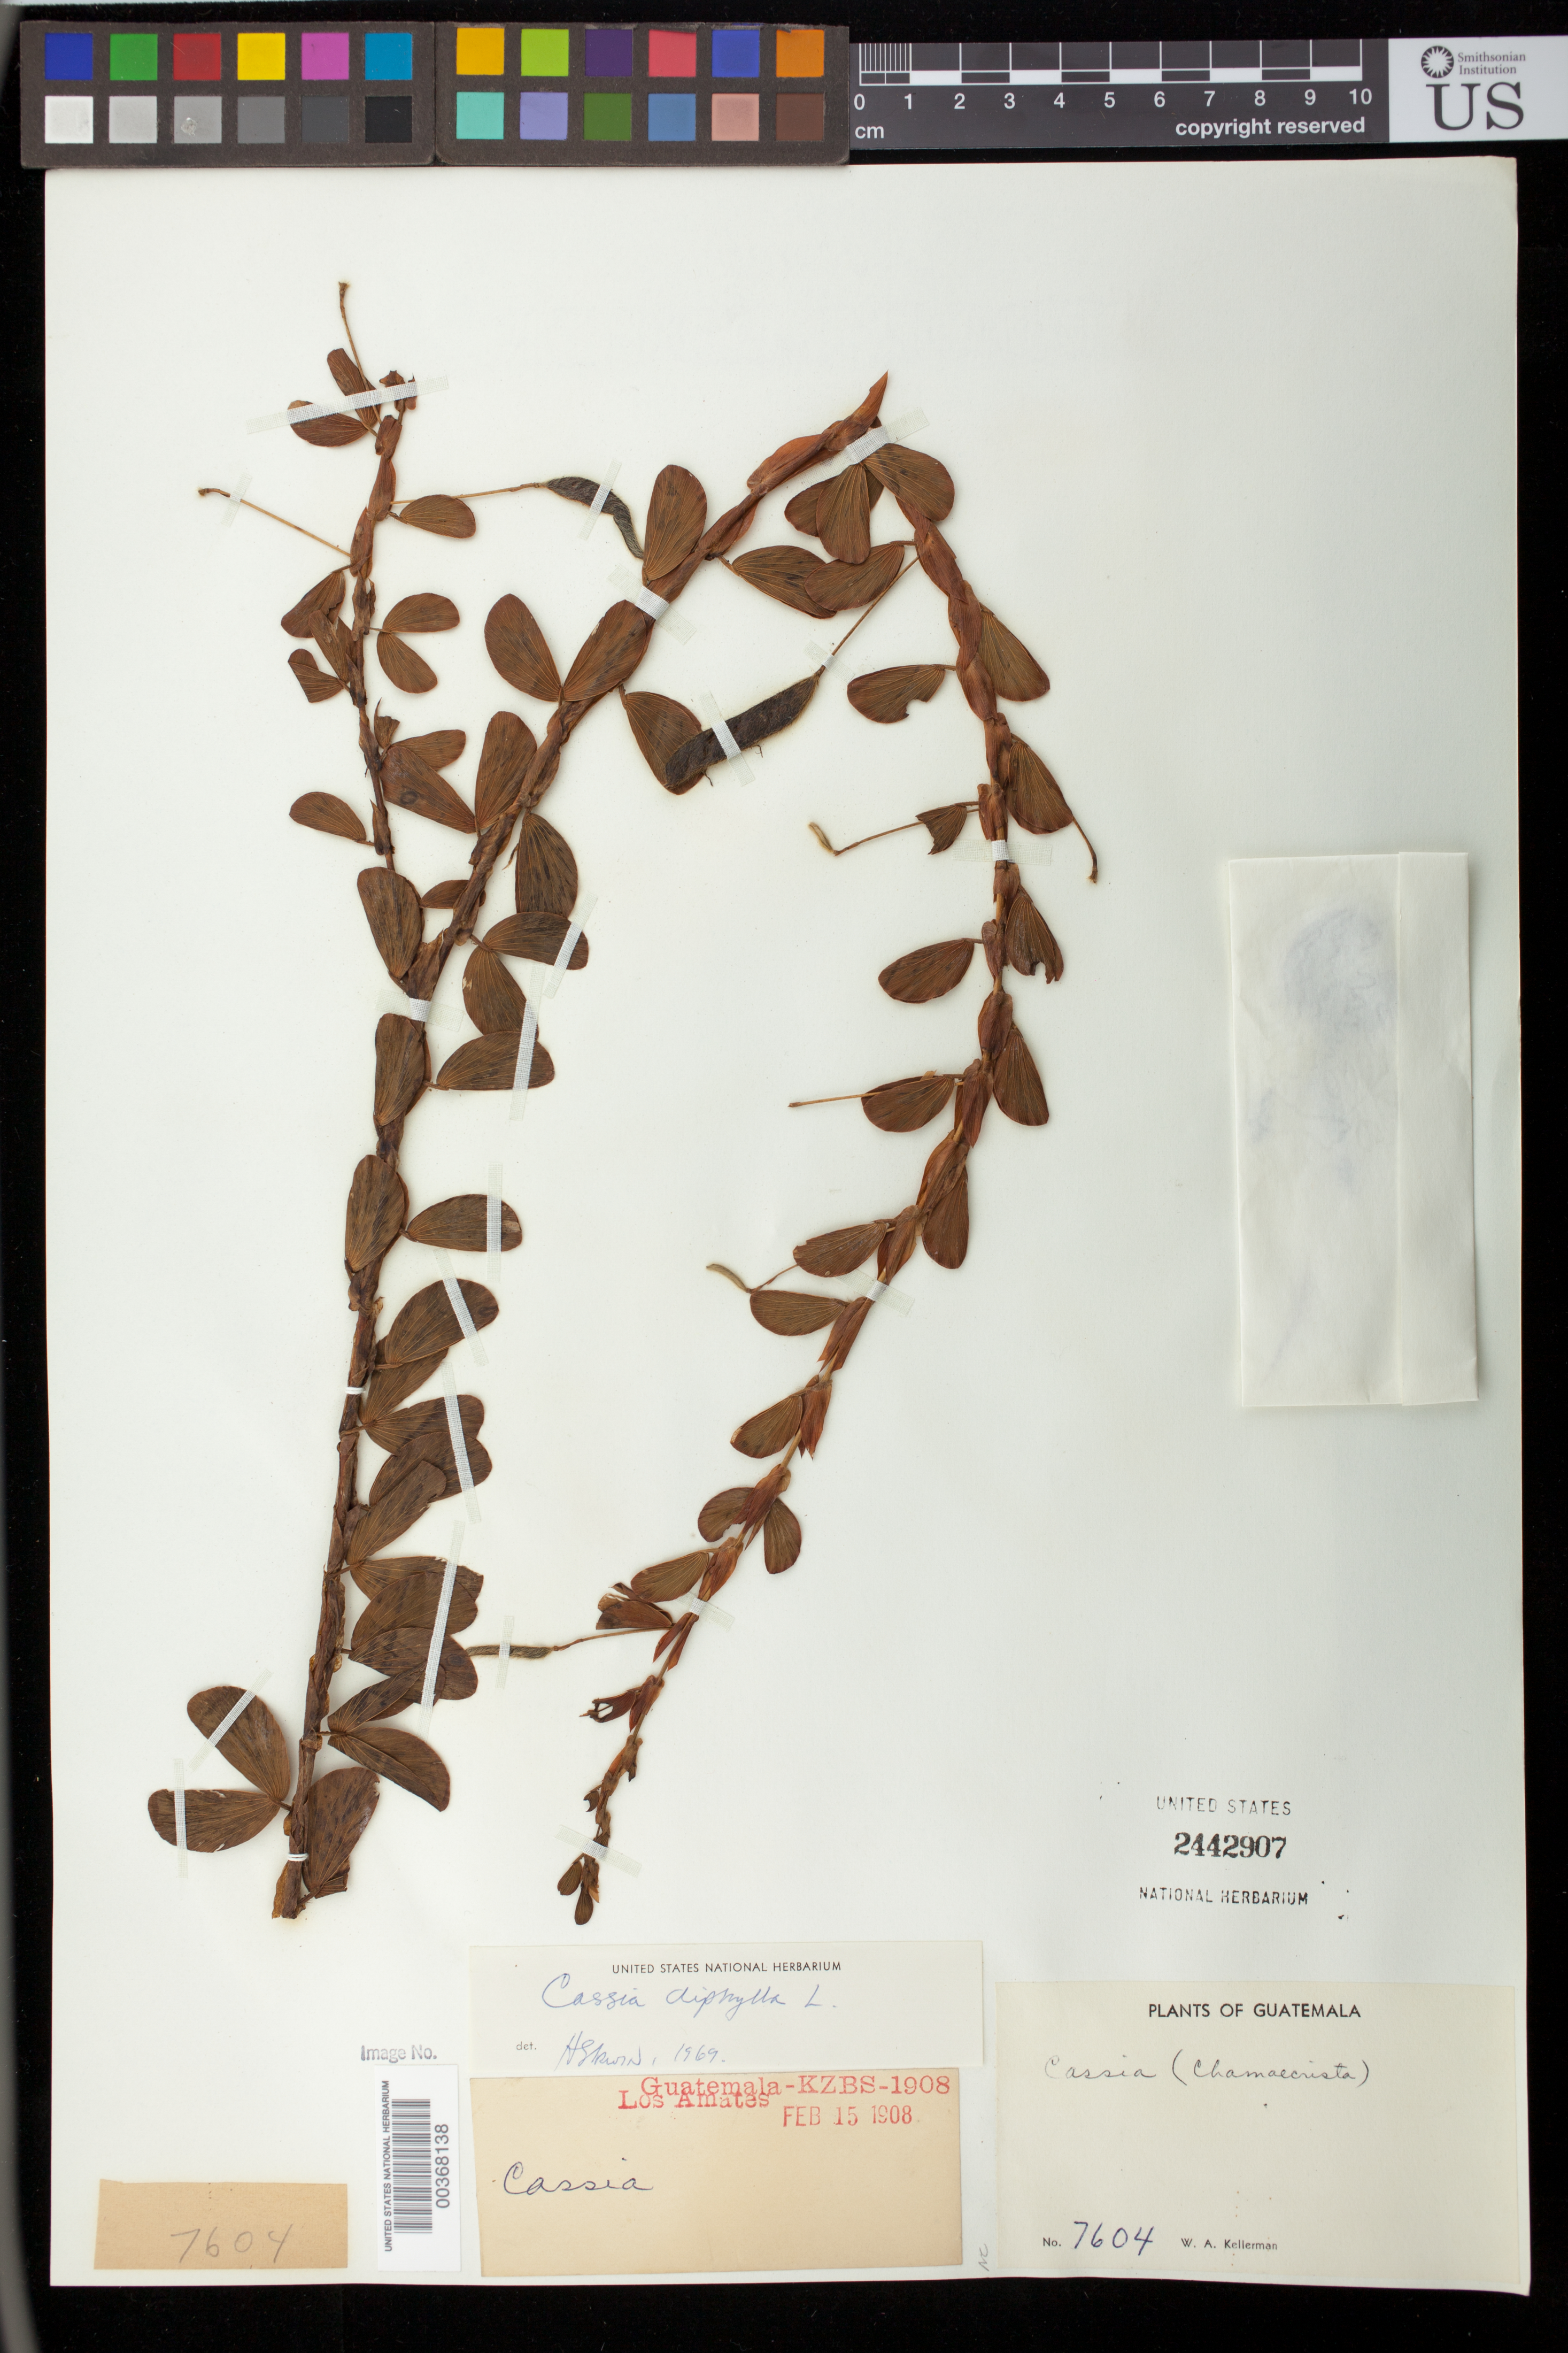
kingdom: Plantae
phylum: Tracheophyta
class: Magnoliopsida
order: Fabales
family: Fabaceae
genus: Chamaecrista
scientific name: Chamaecrista diphylla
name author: (L.) Greene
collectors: W. A. Kellerman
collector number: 7604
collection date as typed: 15 Feb 1908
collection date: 1908-02-15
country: Guatemala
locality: Los amates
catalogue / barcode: US 2442907